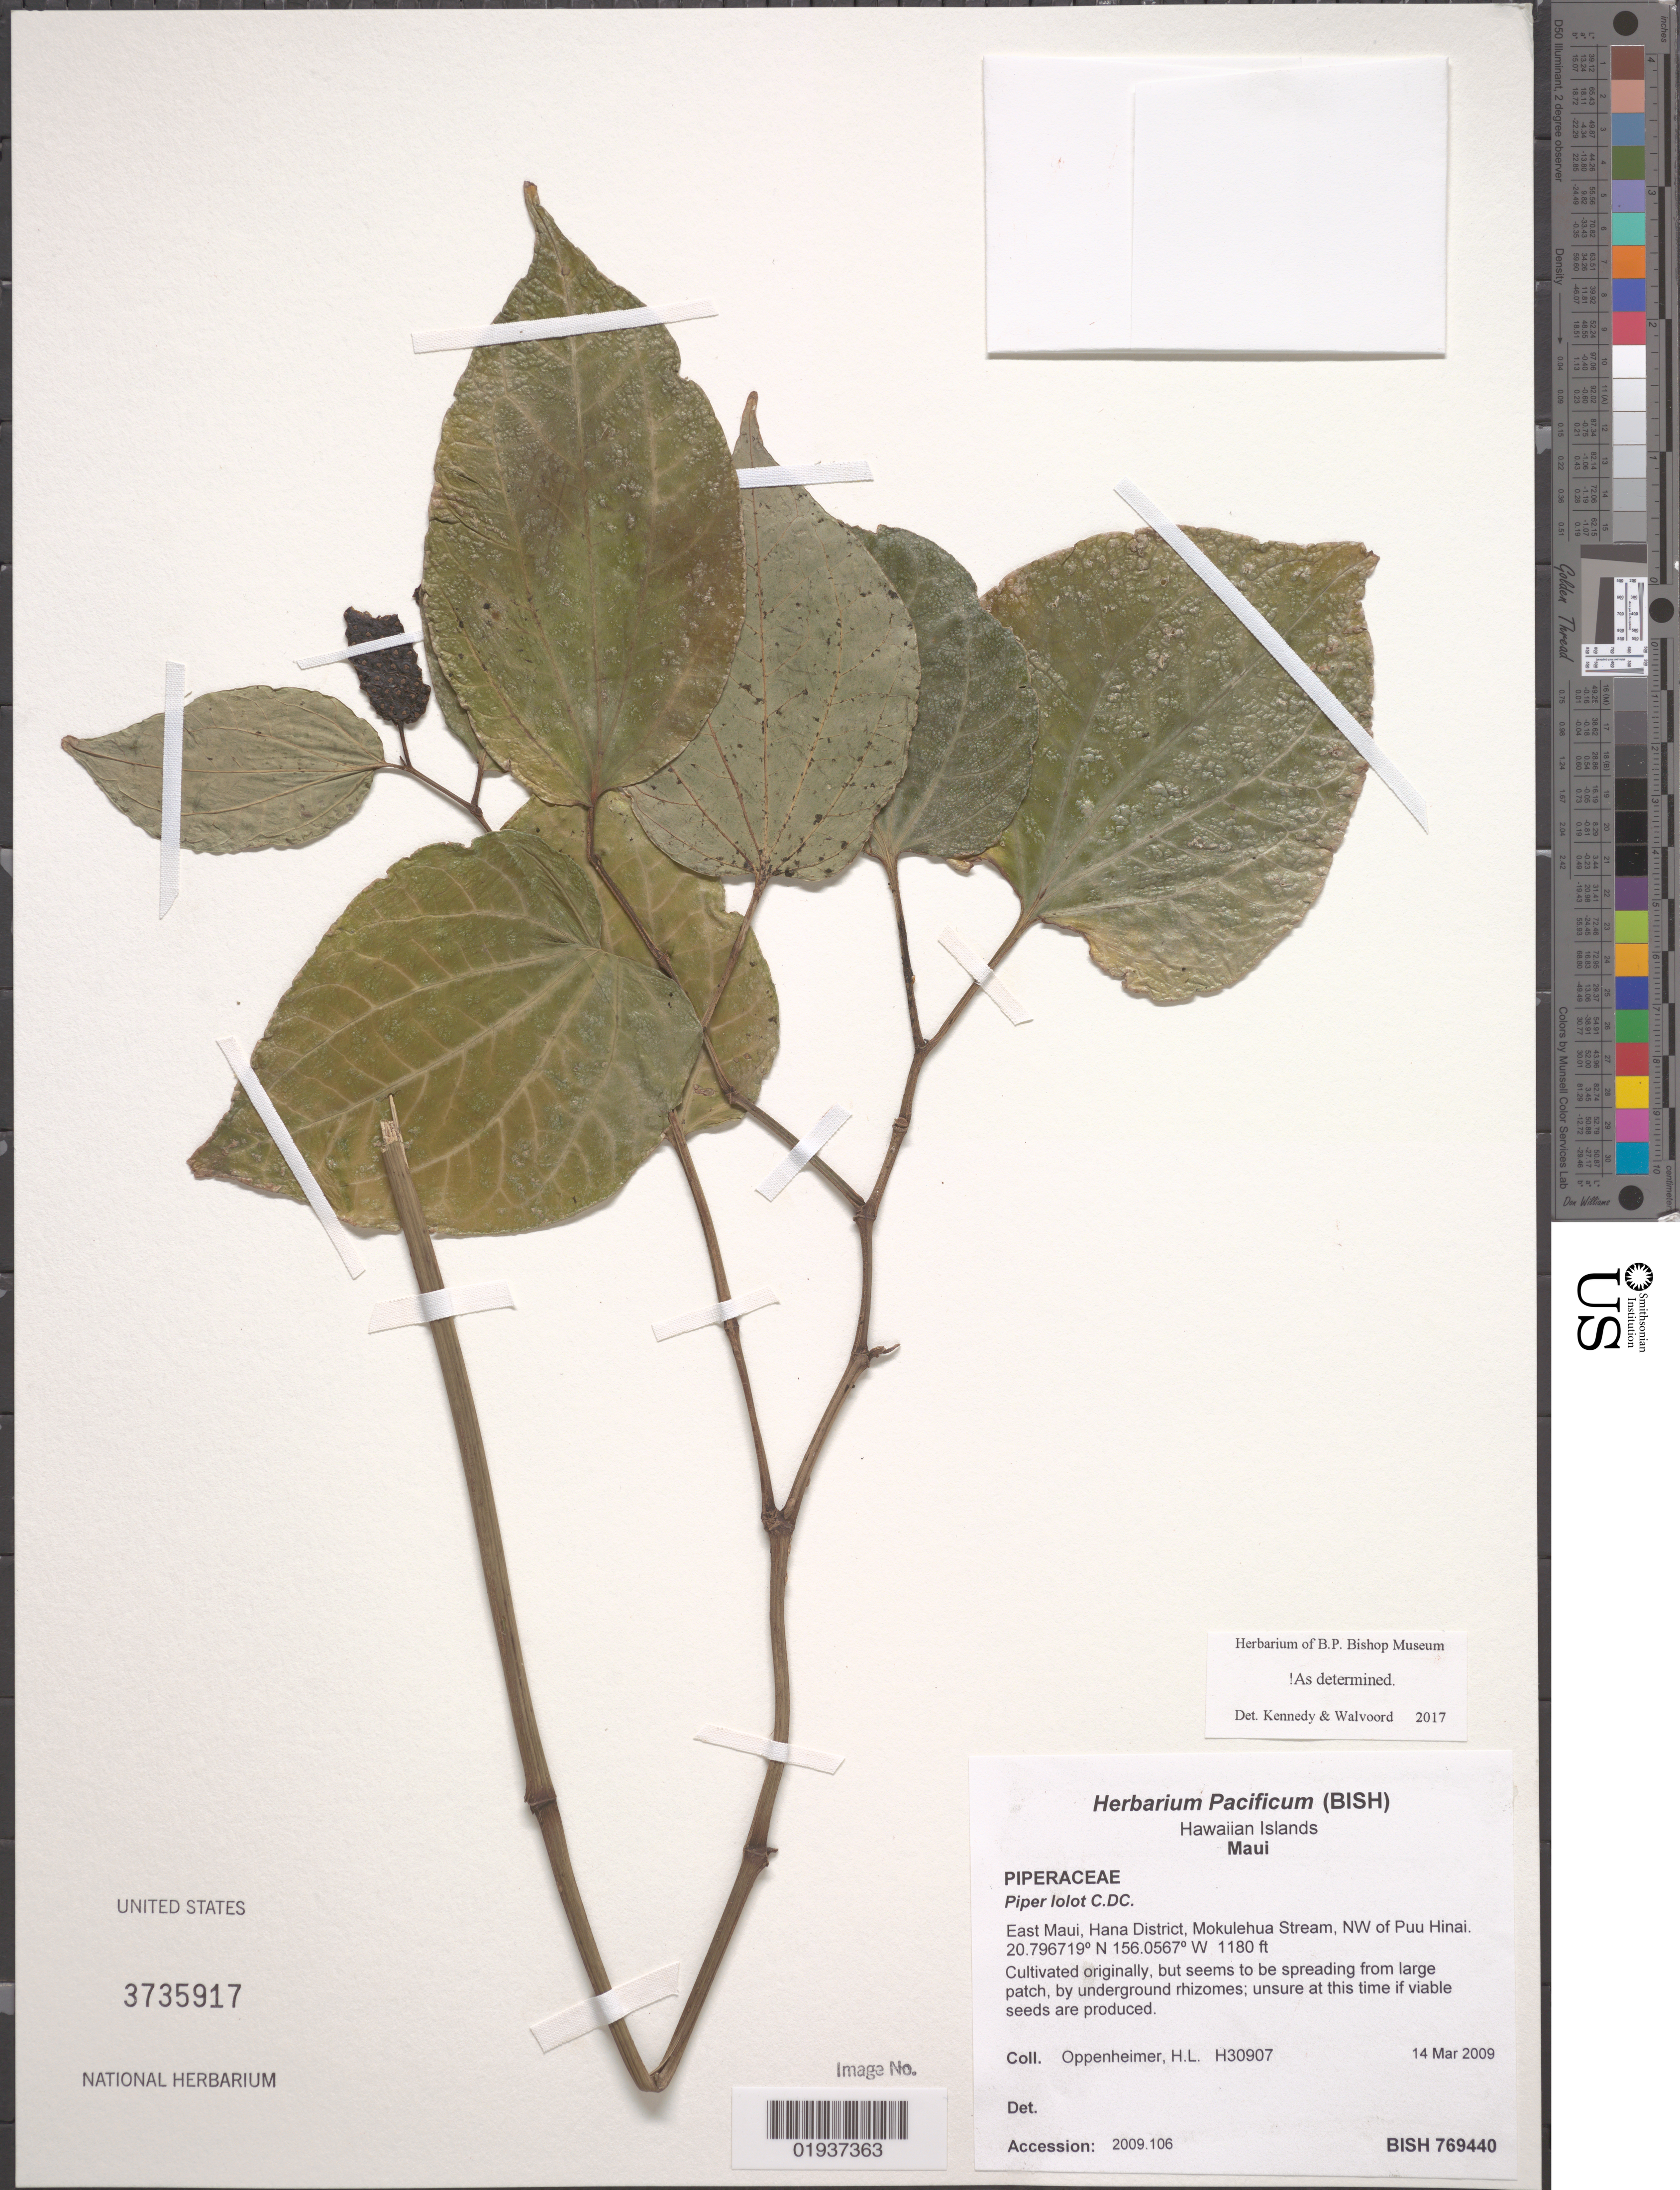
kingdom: Plantae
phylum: Tracheophyta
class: Magnoliopsida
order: Piperales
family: Piperaceae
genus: Piper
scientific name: Piper lolot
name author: C. DC.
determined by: Kennedy, B.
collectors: H. Oppenheimer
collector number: H30907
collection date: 2009-03-14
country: United States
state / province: Hawaii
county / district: Maui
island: Maui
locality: Hamakua District, Mokulehua Stream, NW of Puu Hinai.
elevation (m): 360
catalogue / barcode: US 3735917